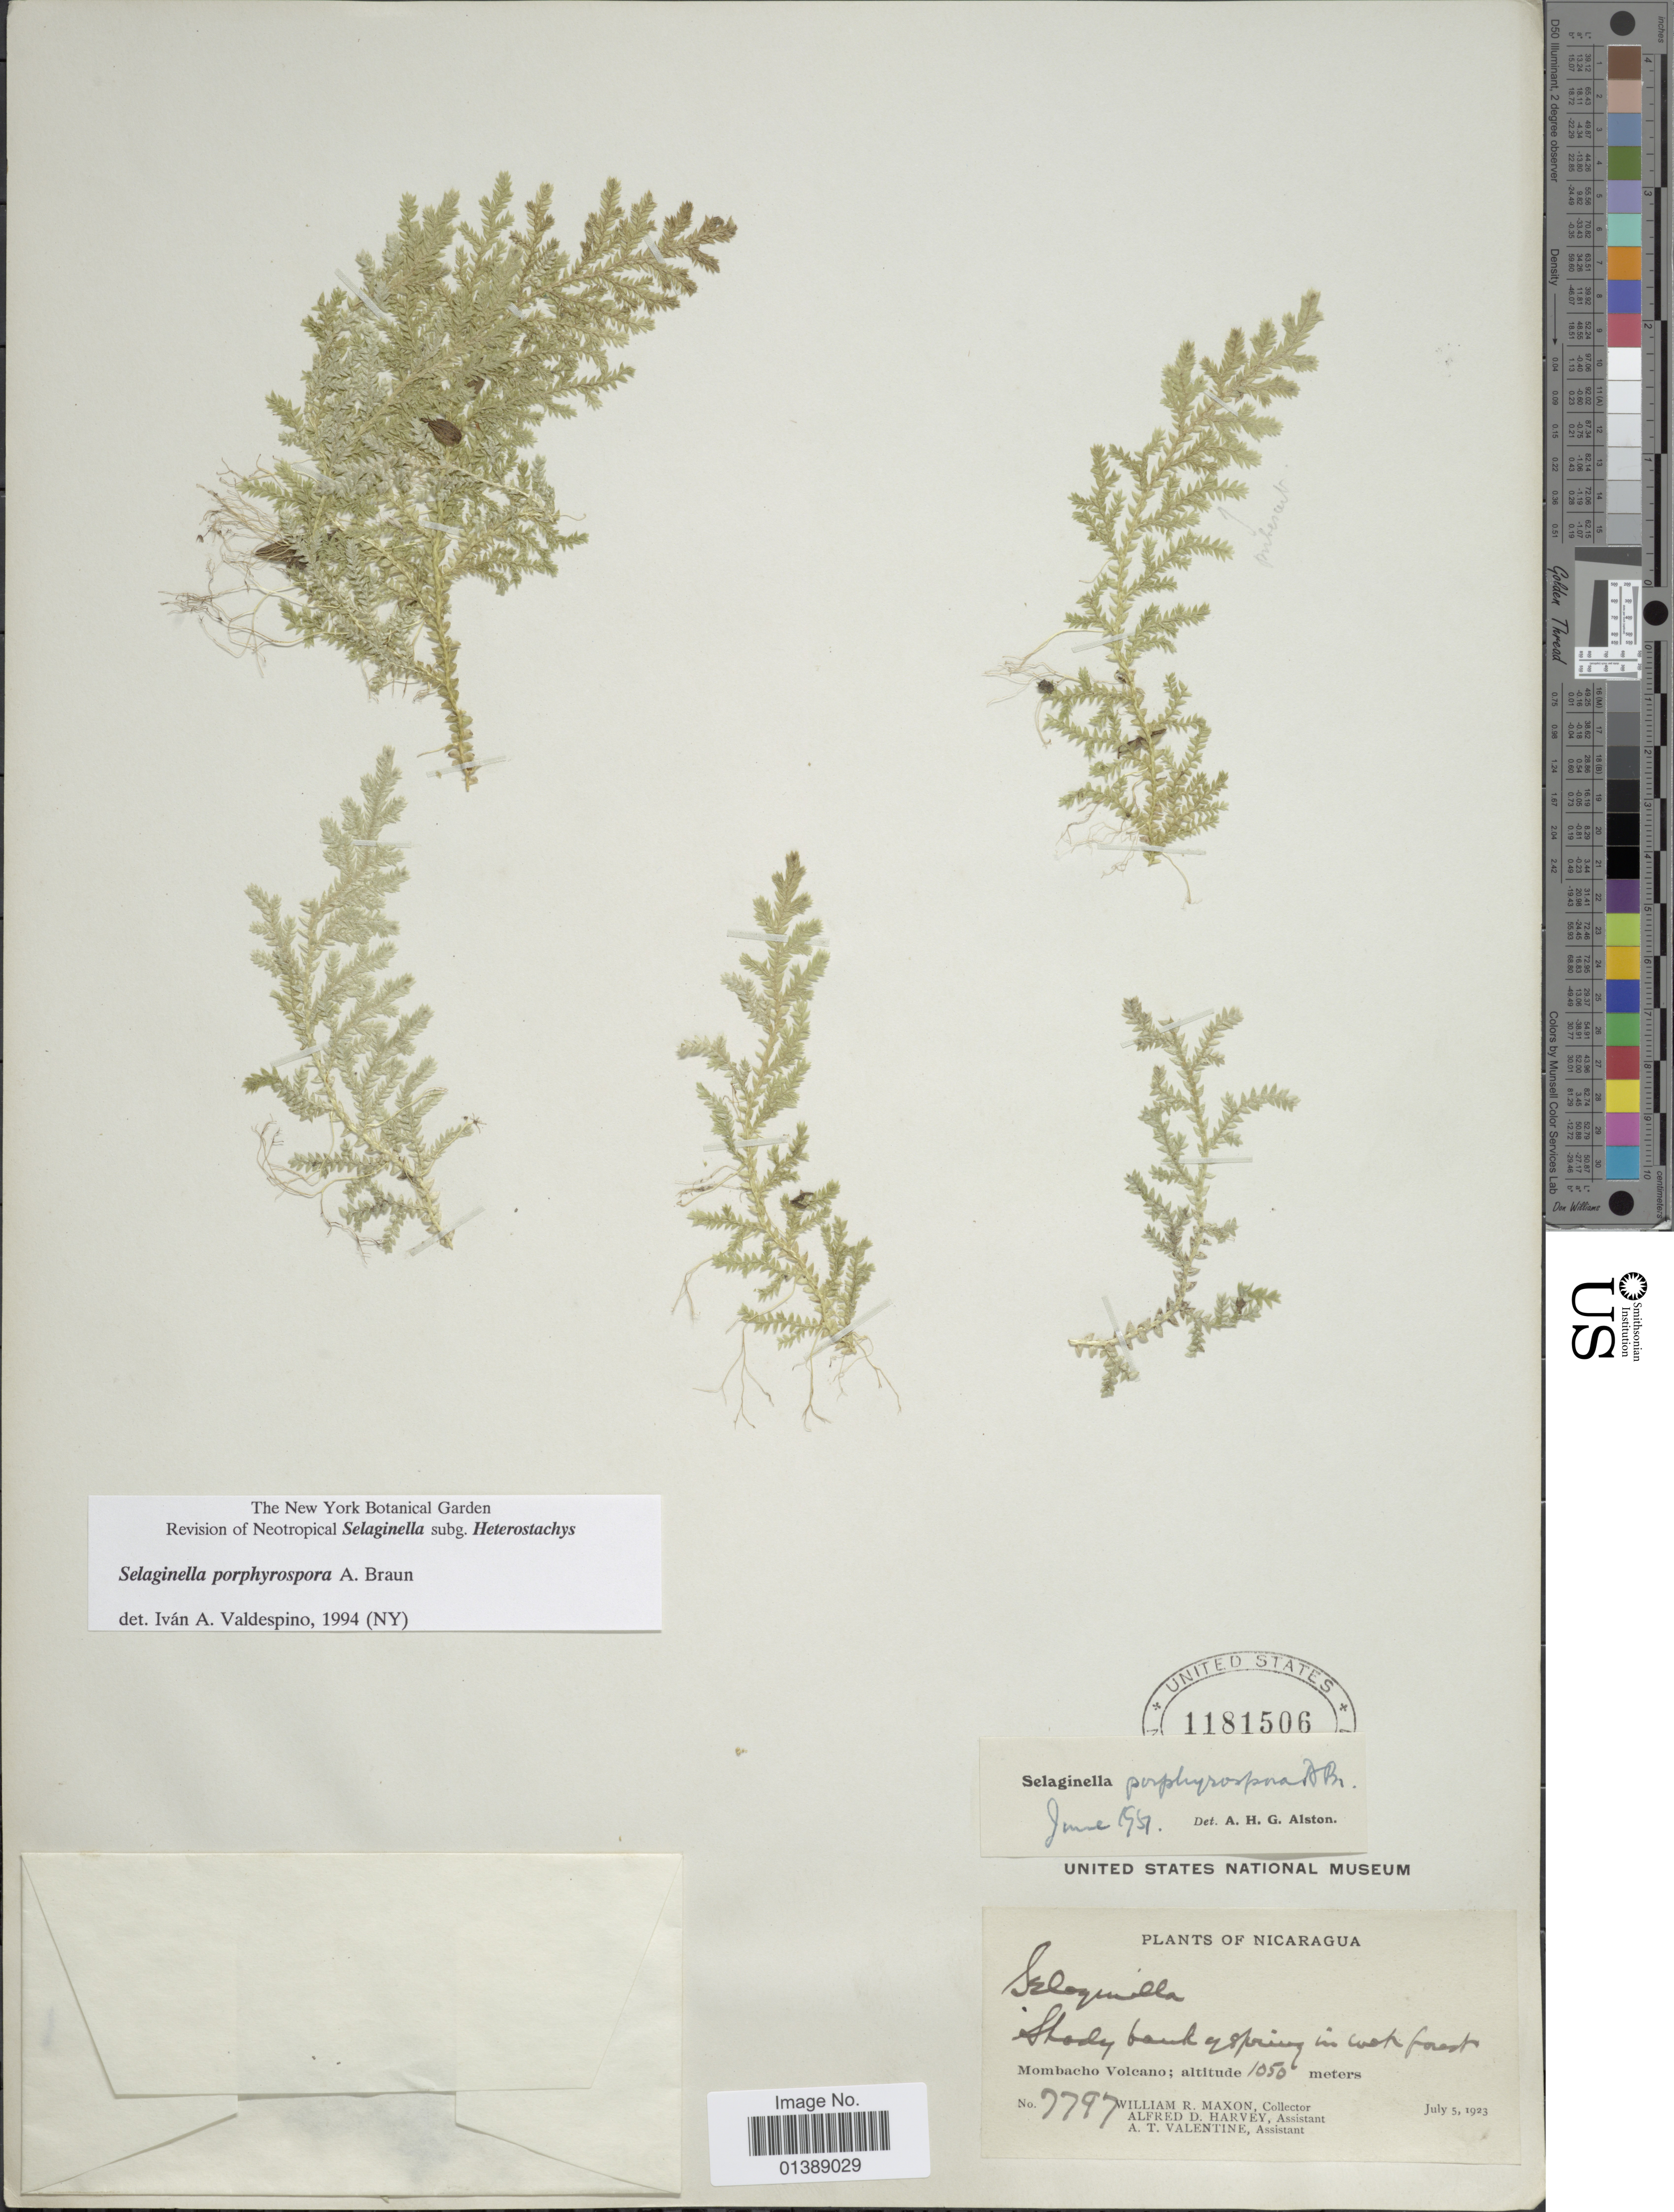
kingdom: Plantae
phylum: Tracheophyta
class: Lycopodiopsida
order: Selaginellales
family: Selaginellaceae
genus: Selaginella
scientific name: Selaginella porphyrospora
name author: A. Braun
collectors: W. R. Maxon, A. D. Harvey & A. Valentine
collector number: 7797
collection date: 1923-07-05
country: Nicaragua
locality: Mombacho Volcano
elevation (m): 1050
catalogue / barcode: US 1181506